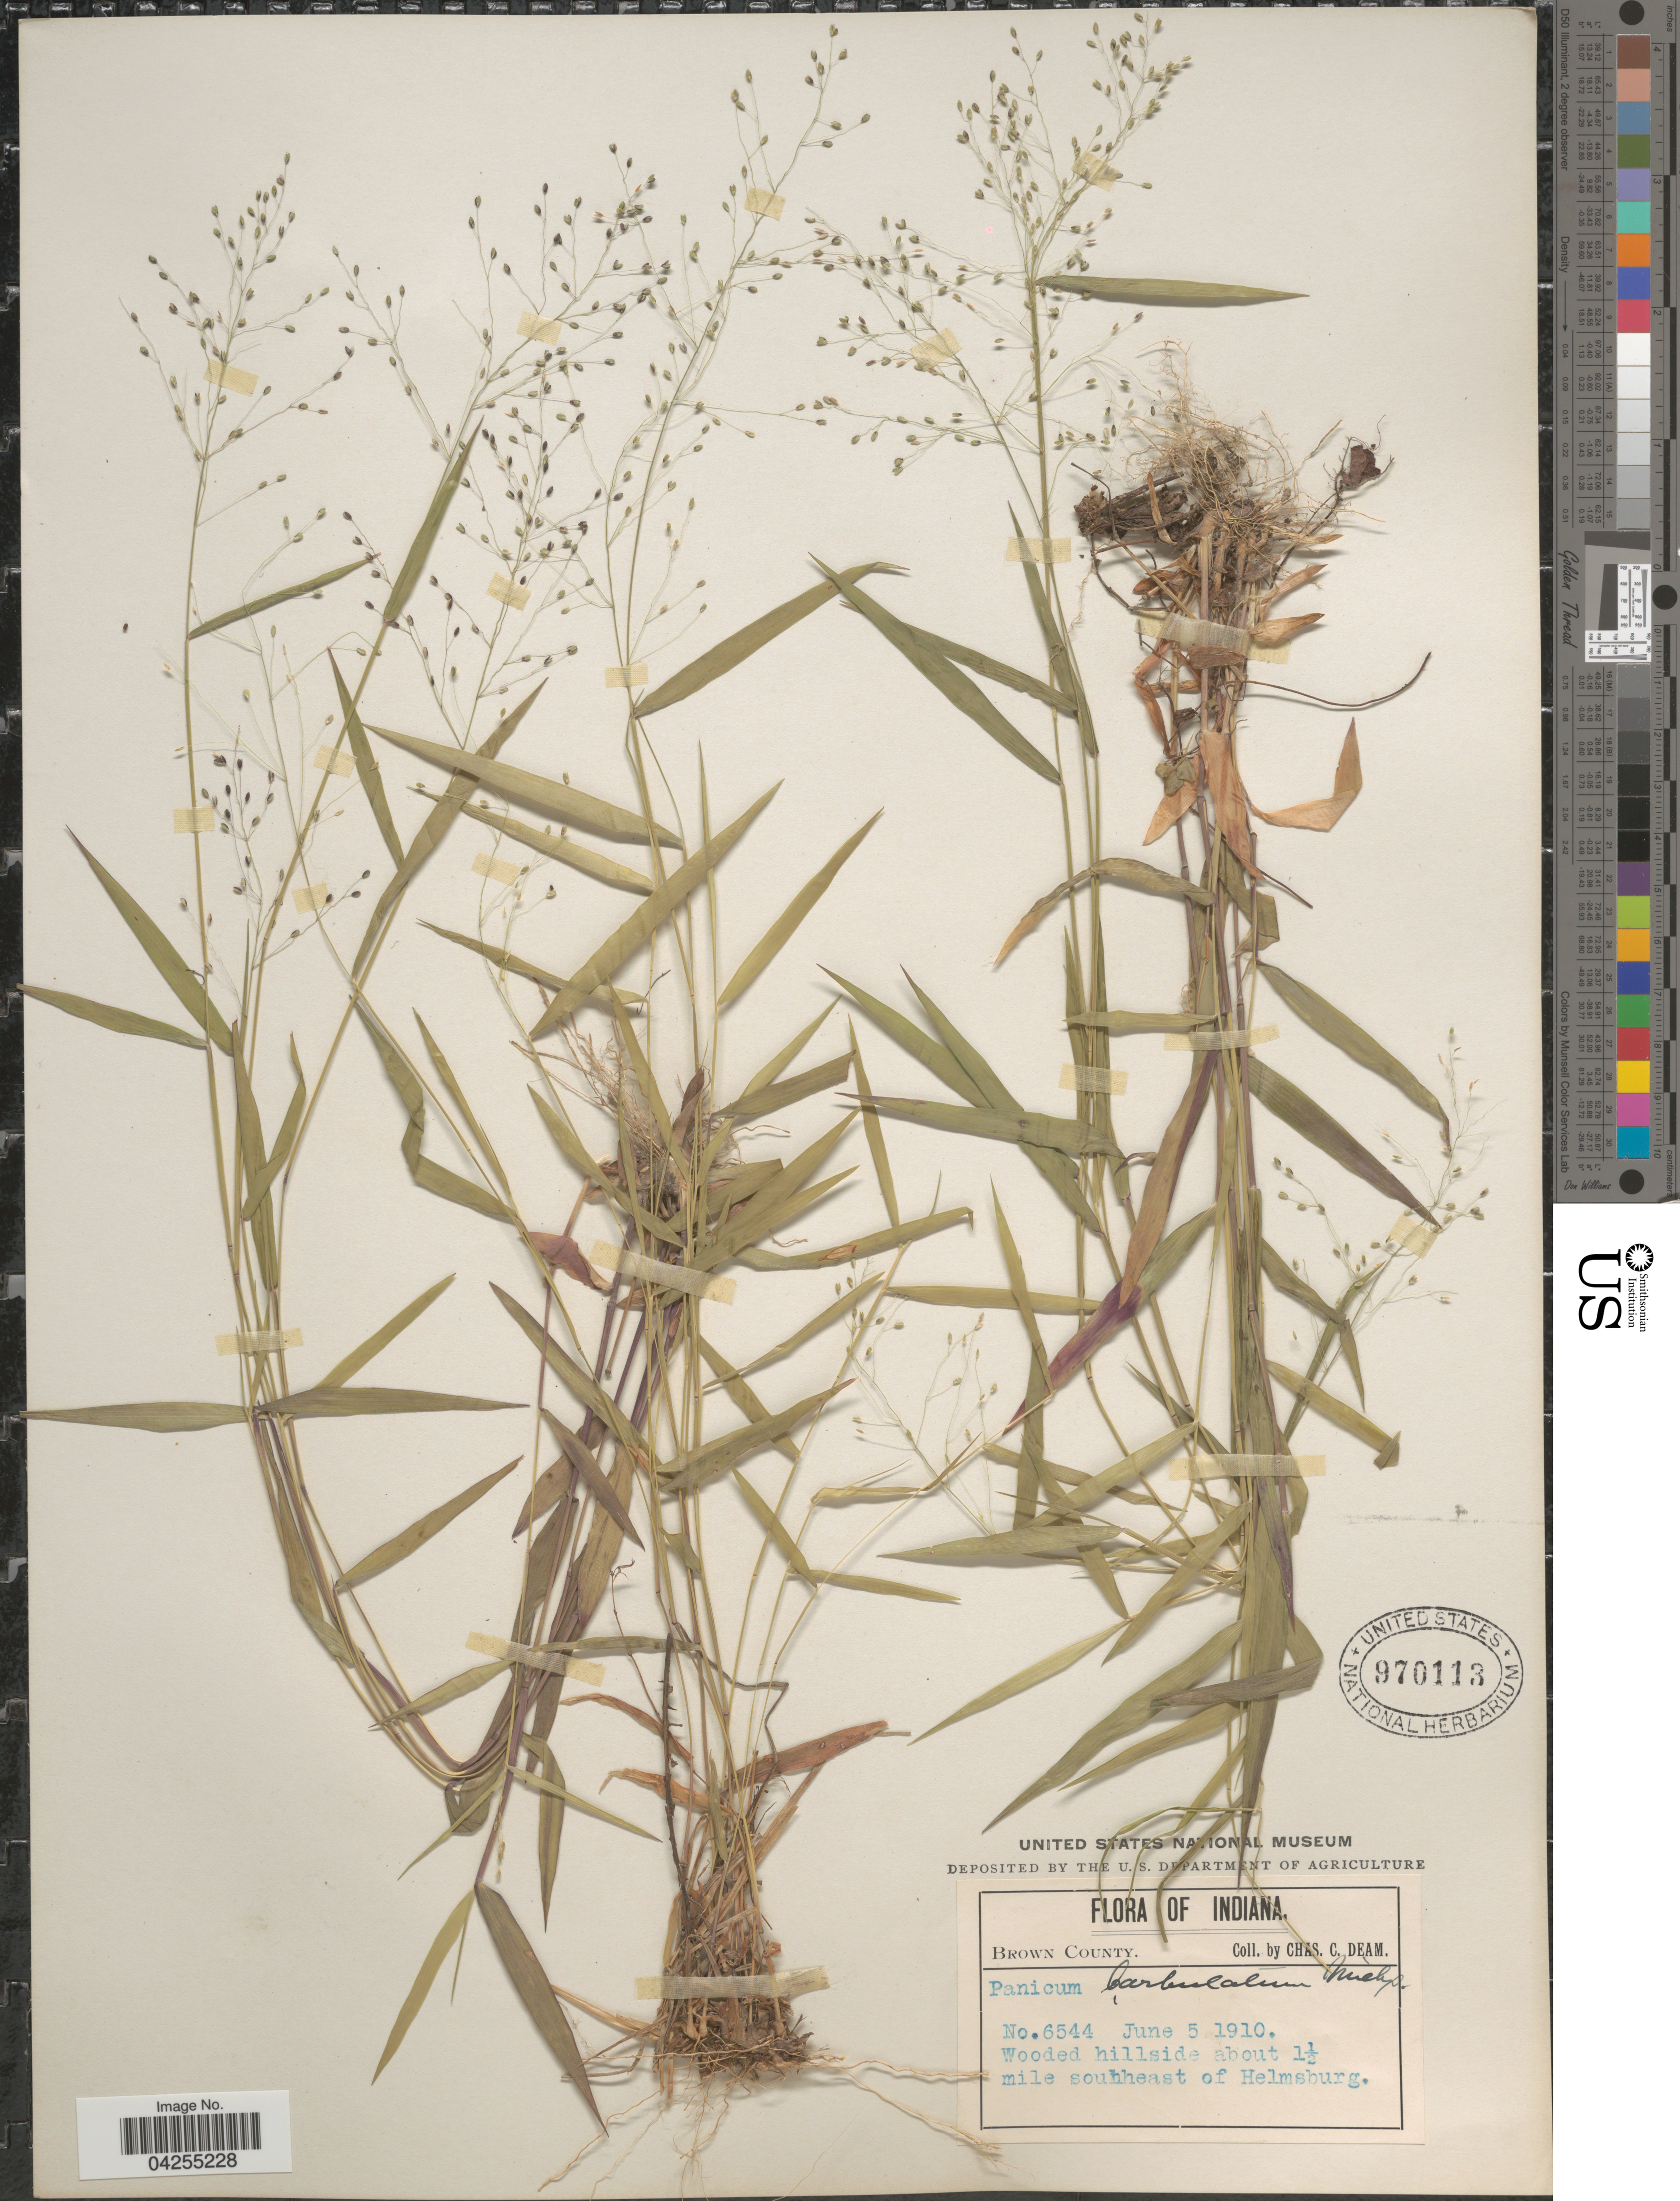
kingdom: Plantae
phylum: Tracheophyta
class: Liliopsida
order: Poales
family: Poaceae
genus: Dichanthelium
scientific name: Dichanthelium dichotomum var. dichotomum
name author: (L.) Gould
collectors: C. C. Deam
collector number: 6544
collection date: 1910-06-05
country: United States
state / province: Indiana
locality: Brown County. Wooded hillside about 1 1/2 mile southeast of Helmsburg.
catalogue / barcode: US 970113